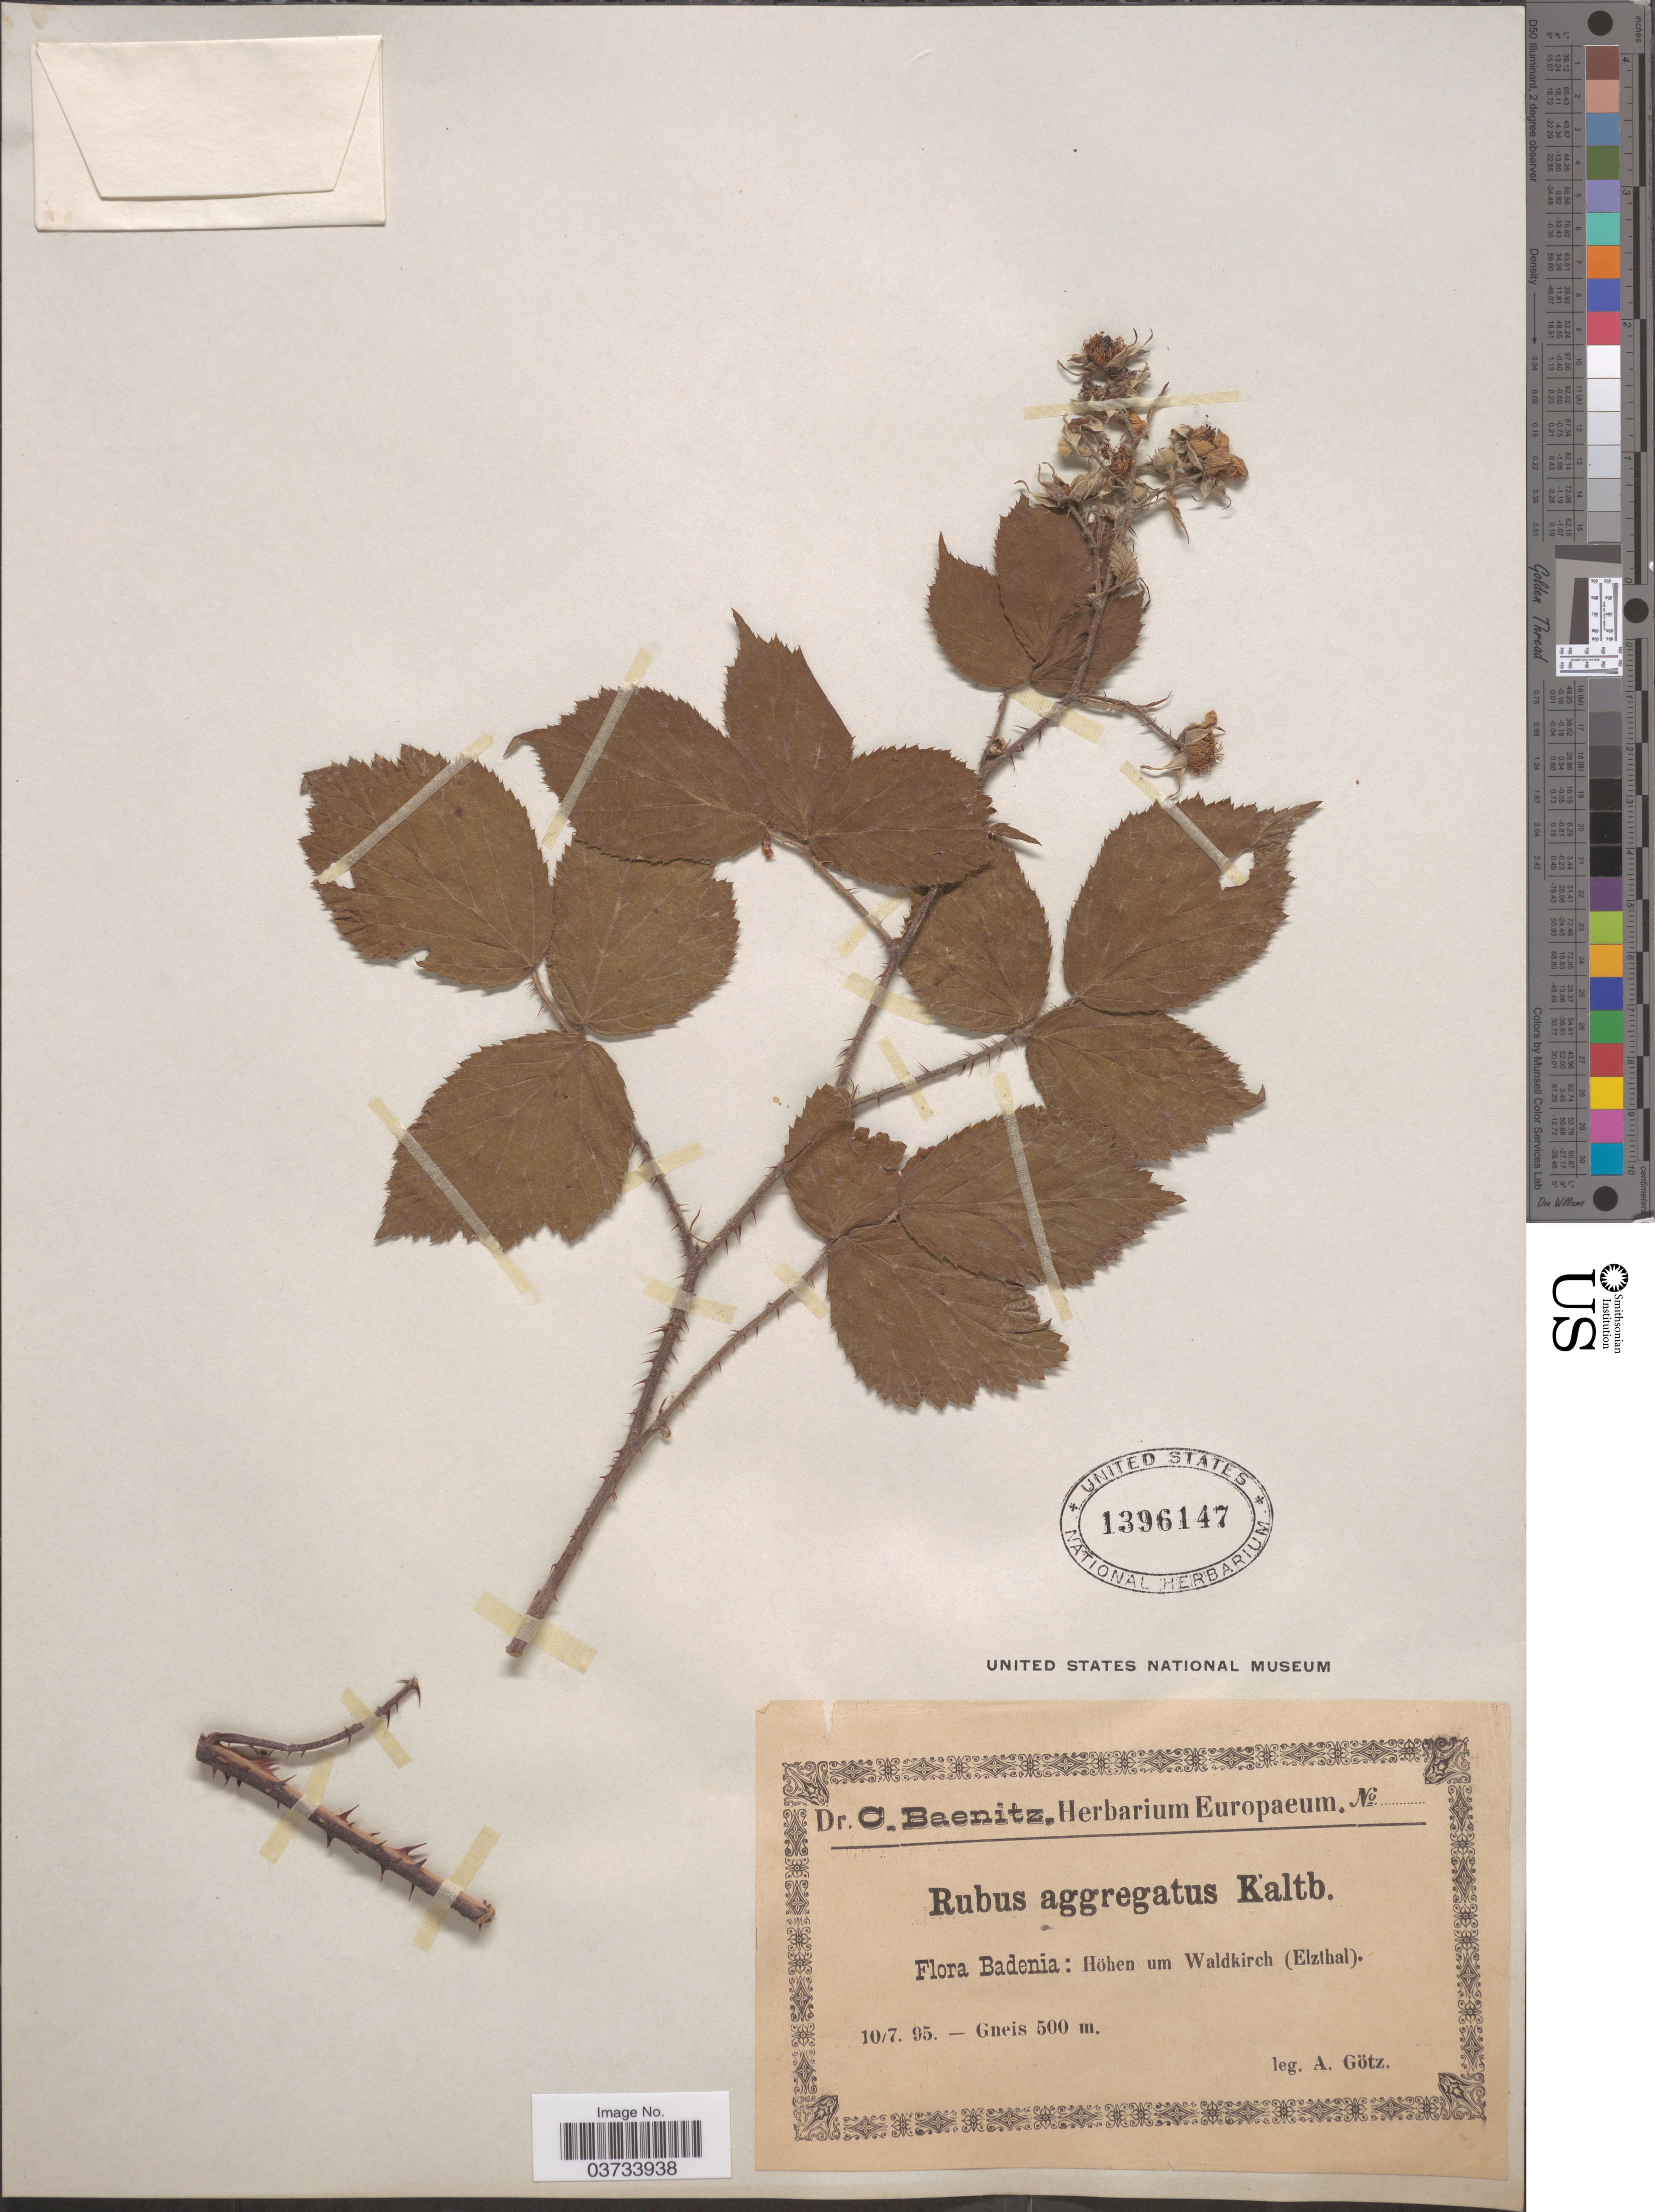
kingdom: Plantae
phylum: Tracheophyta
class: Magnoliopsida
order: Rosales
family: Rosaceae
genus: Rubus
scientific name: Rubus aggregatus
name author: Kaltenb.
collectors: A. Götz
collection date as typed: Transcribed d/m/y: 10/7/95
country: Germany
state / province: Baden-Württemberg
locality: Badenia: Höhen um Waldkirch (Elzthal).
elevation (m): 500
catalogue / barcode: US 1396147